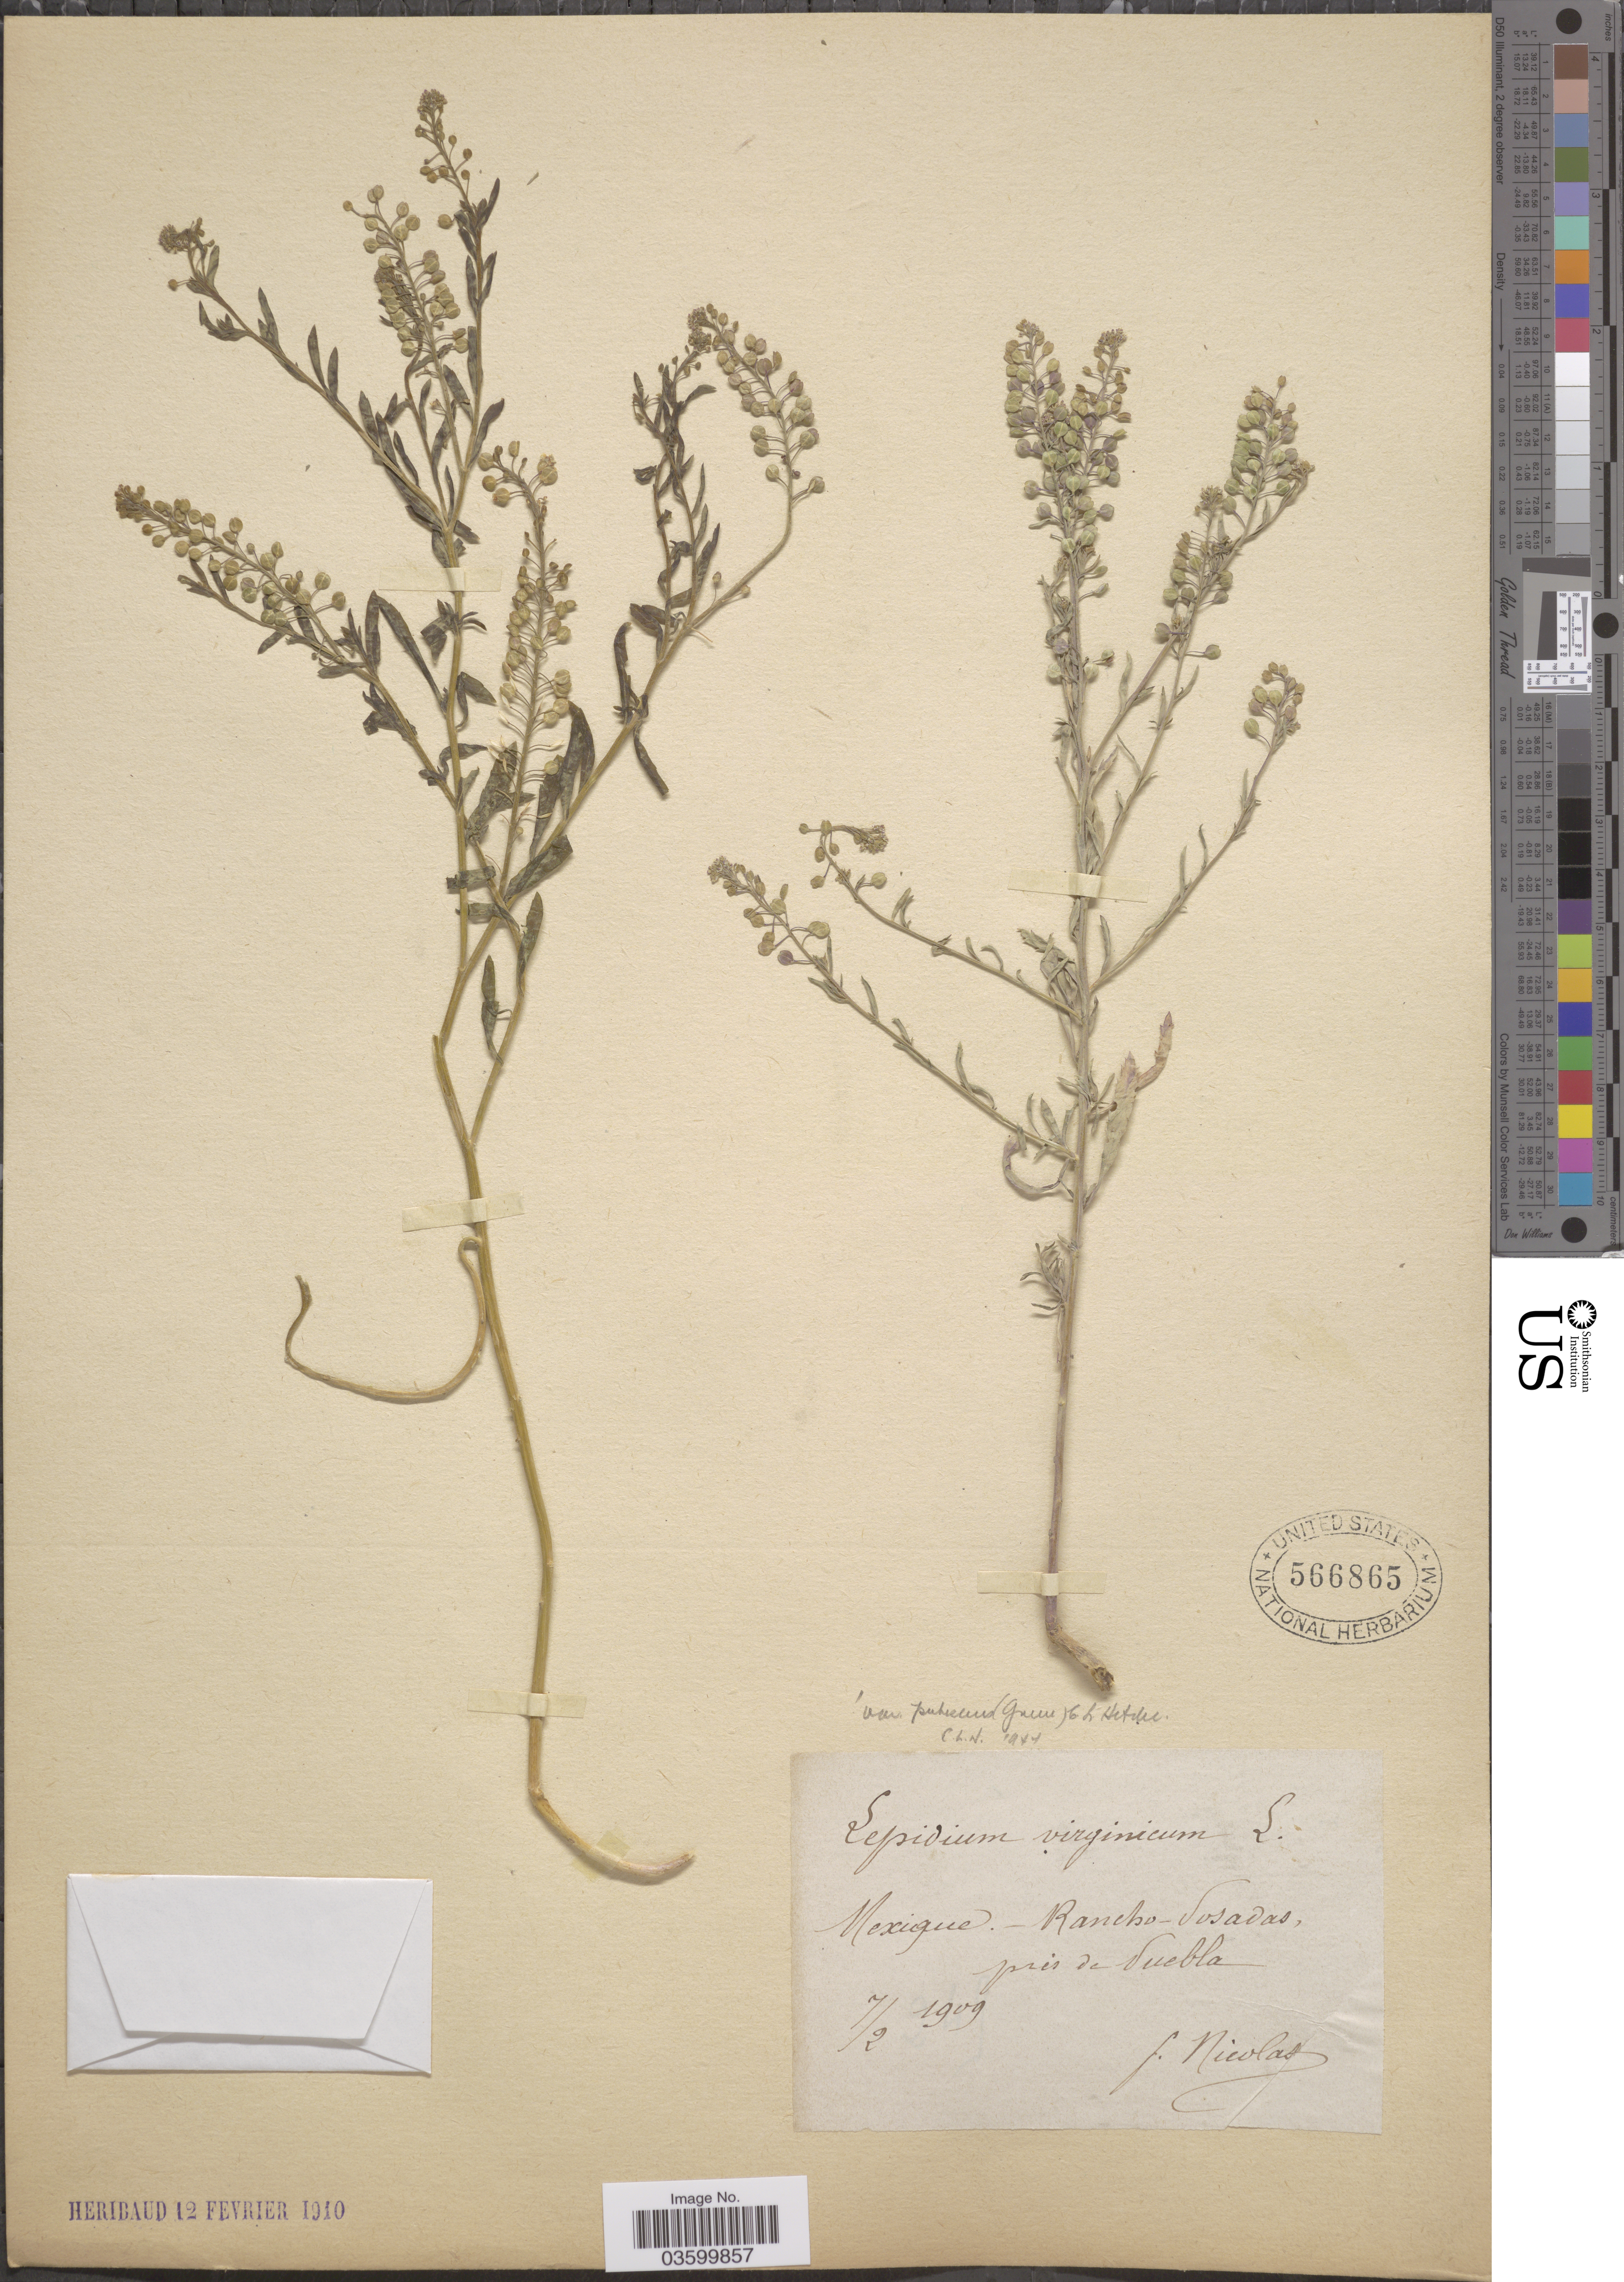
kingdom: Plantae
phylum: Tracheophyta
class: Magnoliopsida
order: Brassicales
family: Brassicaceae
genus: Lepidium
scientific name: Lepidium virginicum var. pubescens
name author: (Greene) C.L. Hitchc.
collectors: F. Nicolas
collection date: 1909-02-07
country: Mexico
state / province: Puebla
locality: Rancho-Posadas, prés de Puebla.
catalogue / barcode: US 566865